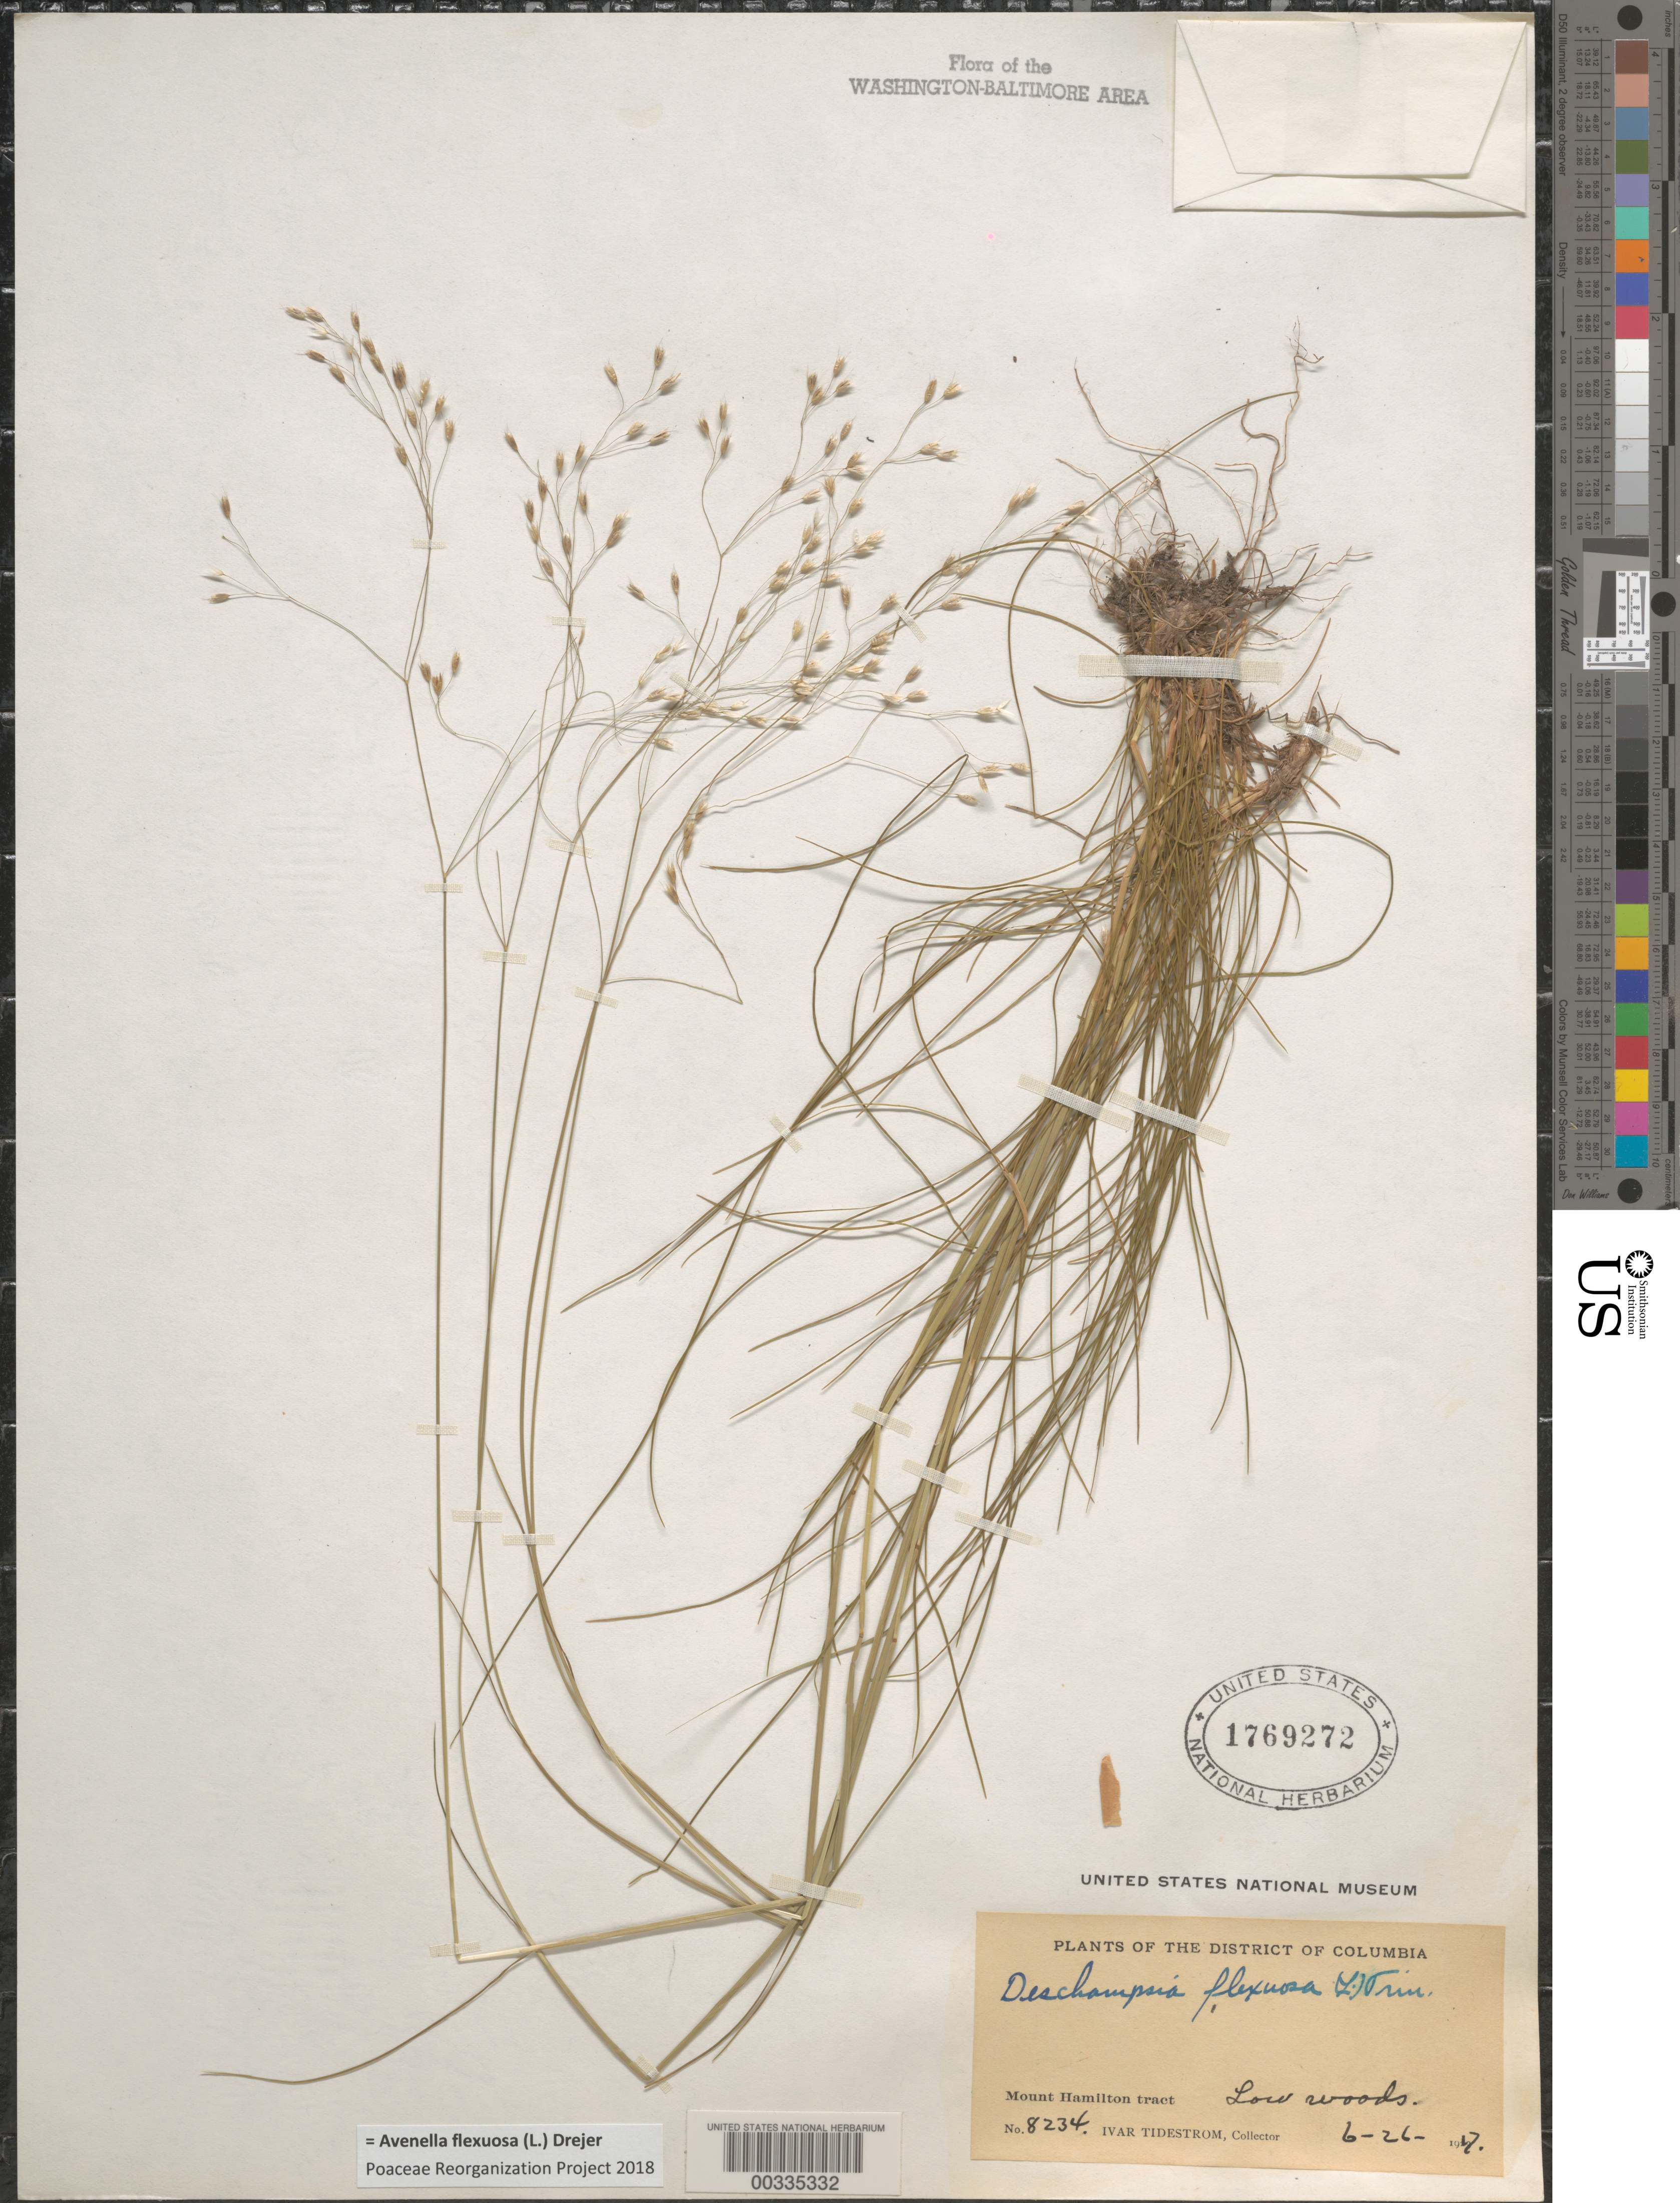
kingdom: Plantae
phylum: Tracheophyta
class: Liliopsida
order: Poales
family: Poaceae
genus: Avenella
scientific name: Avenella flexuosa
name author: (L.) Drejer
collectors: I. F. Tidestrom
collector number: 8234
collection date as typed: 26 Jun 1917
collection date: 1917-06-26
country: United States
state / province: District of Columbia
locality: Mount Hamilton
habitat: Low woods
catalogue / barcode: US 1769272